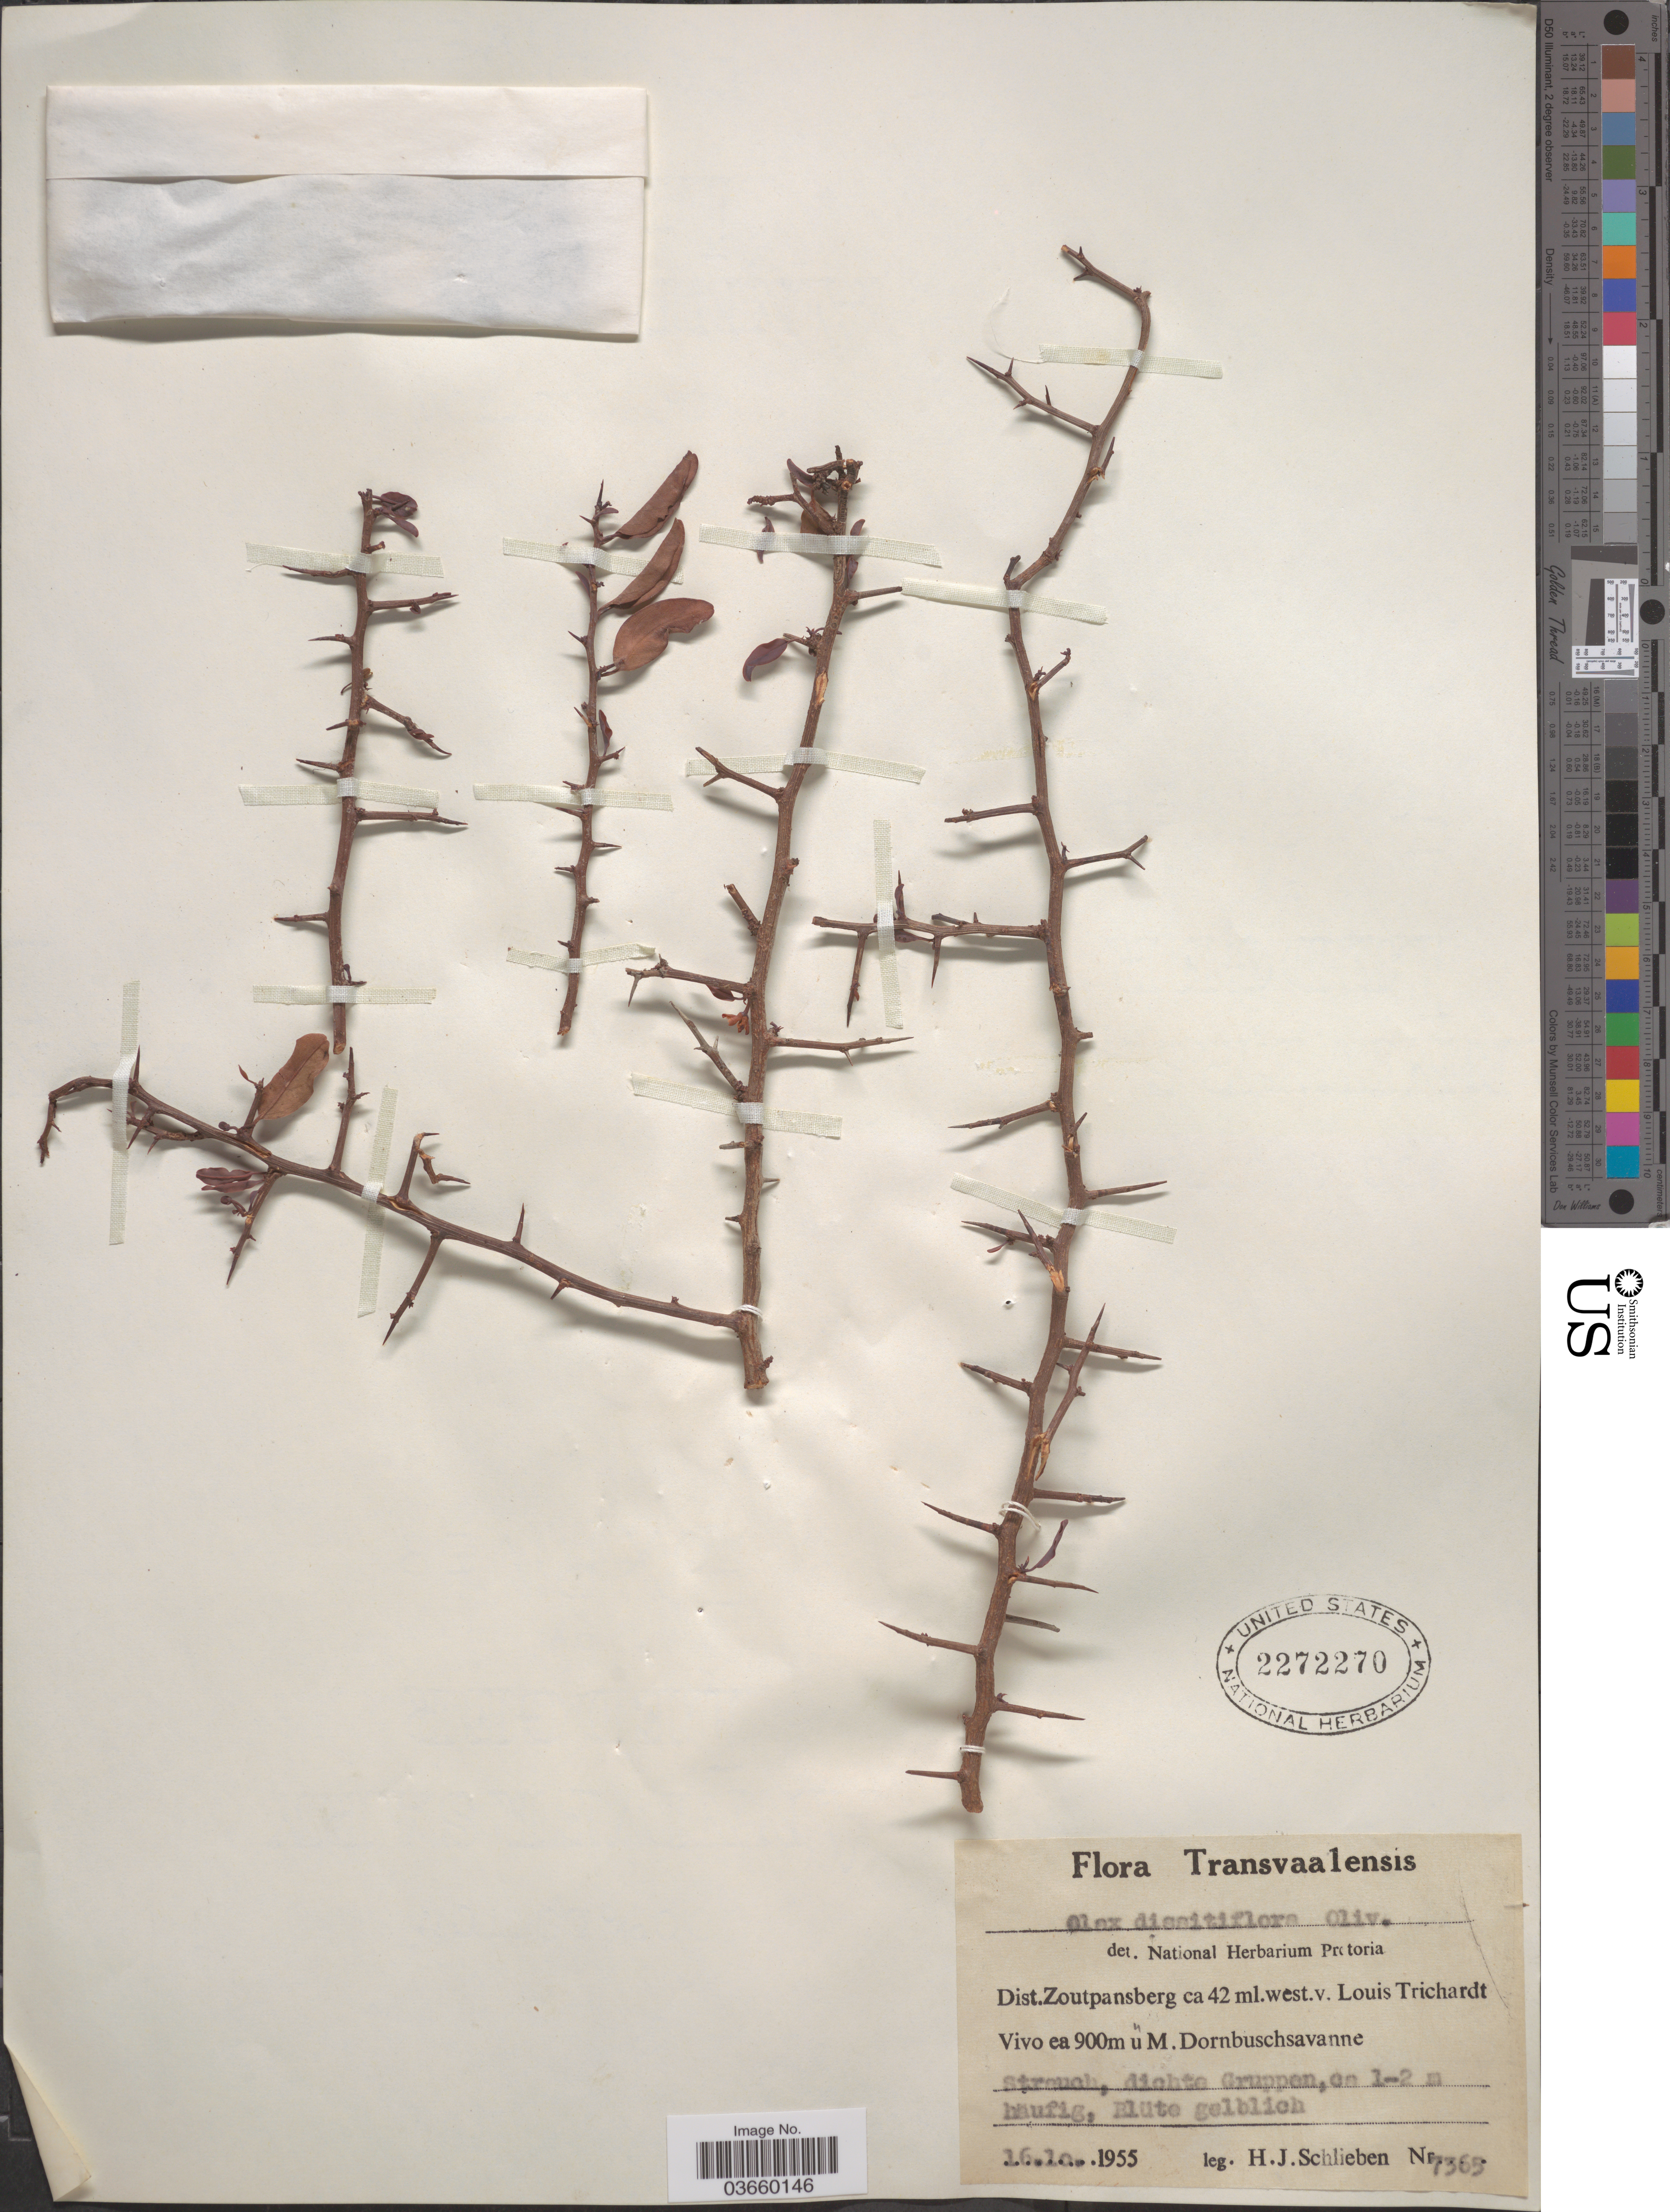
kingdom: Plantae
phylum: Tracheophyta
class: Magnoliopsida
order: Santalales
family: Olacaceae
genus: Olax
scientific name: Olax dissitiflora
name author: Oliv.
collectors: H. J. Schlieben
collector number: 7365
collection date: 1955-10-16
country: South Africa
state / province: Limpopo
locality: Transvaalensis. Dist. Zoutpansberg ca 42 ml. wëstl. v. Louis Trichardt Zoutpansberg Vivo.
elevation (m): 900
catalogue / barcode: US 2272270